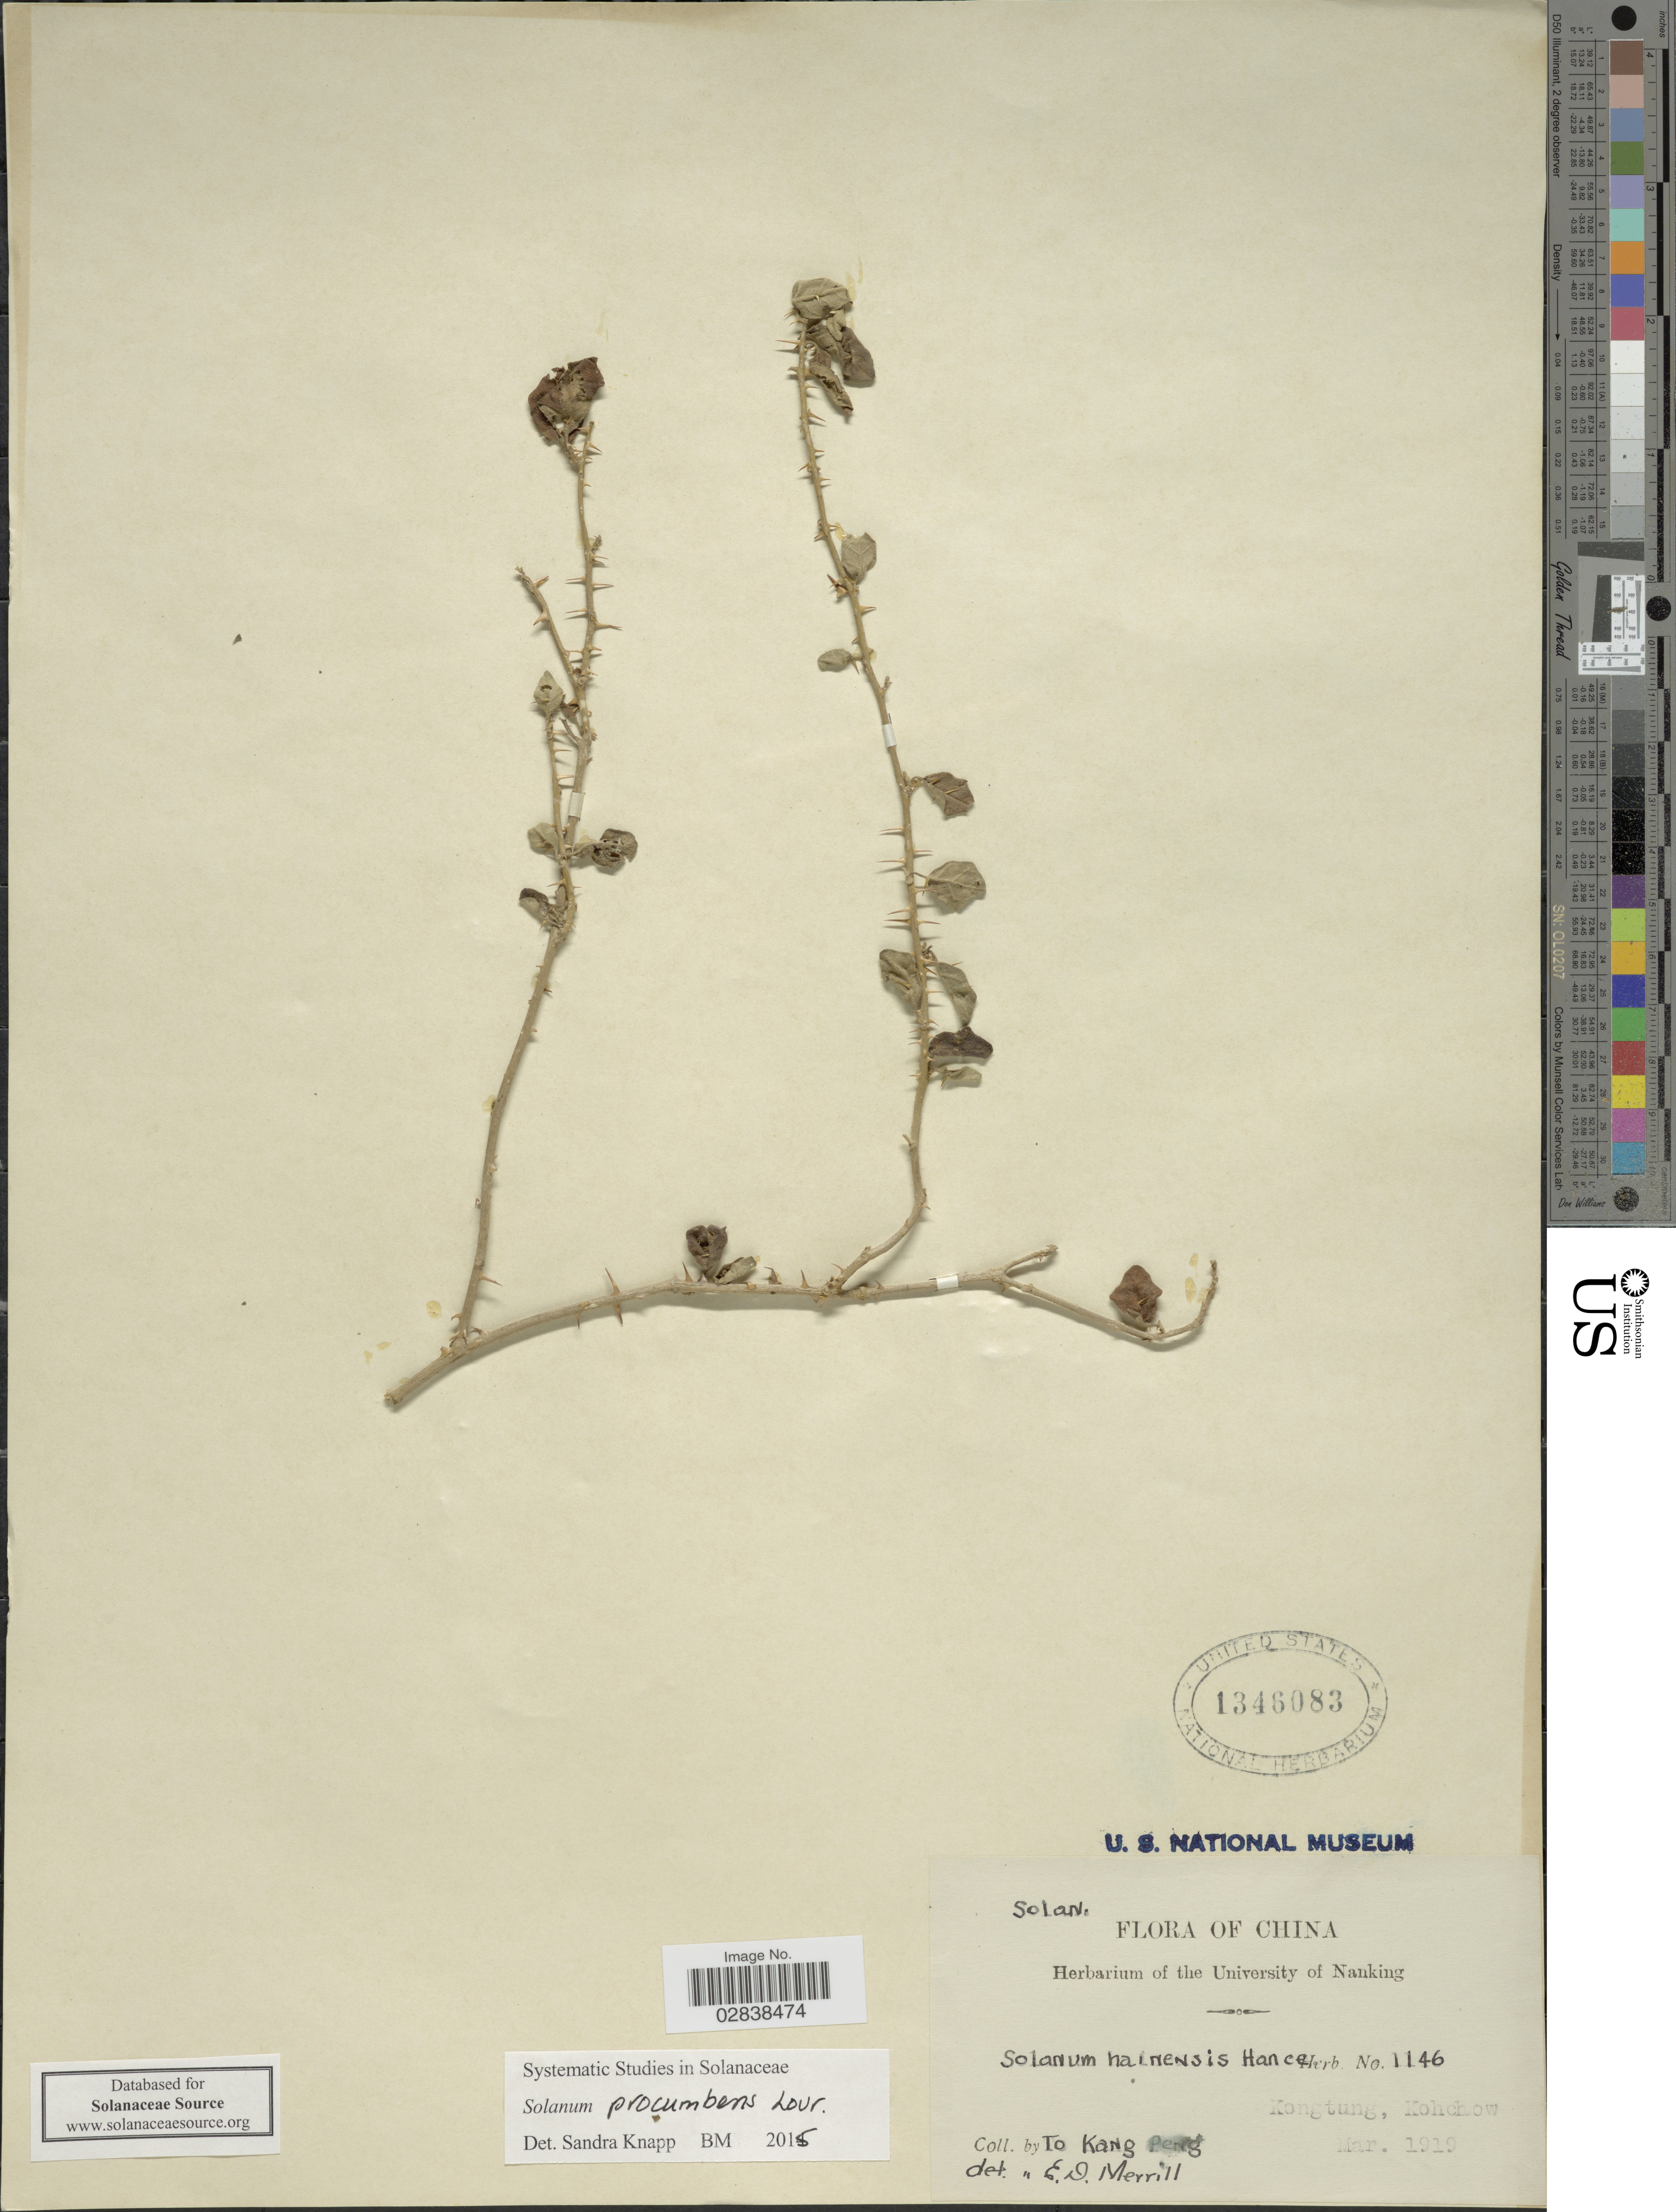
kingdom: Plantae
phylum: Tracheophyta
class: Magnoliopsida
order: Solanales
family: Solanaceae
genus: Solanum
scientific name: Solanum hainanense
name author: Hance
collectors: T. K. Peng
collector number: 1146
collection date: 1919-03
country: China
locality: Kongtung, Kohchow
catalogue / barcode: US 1346083